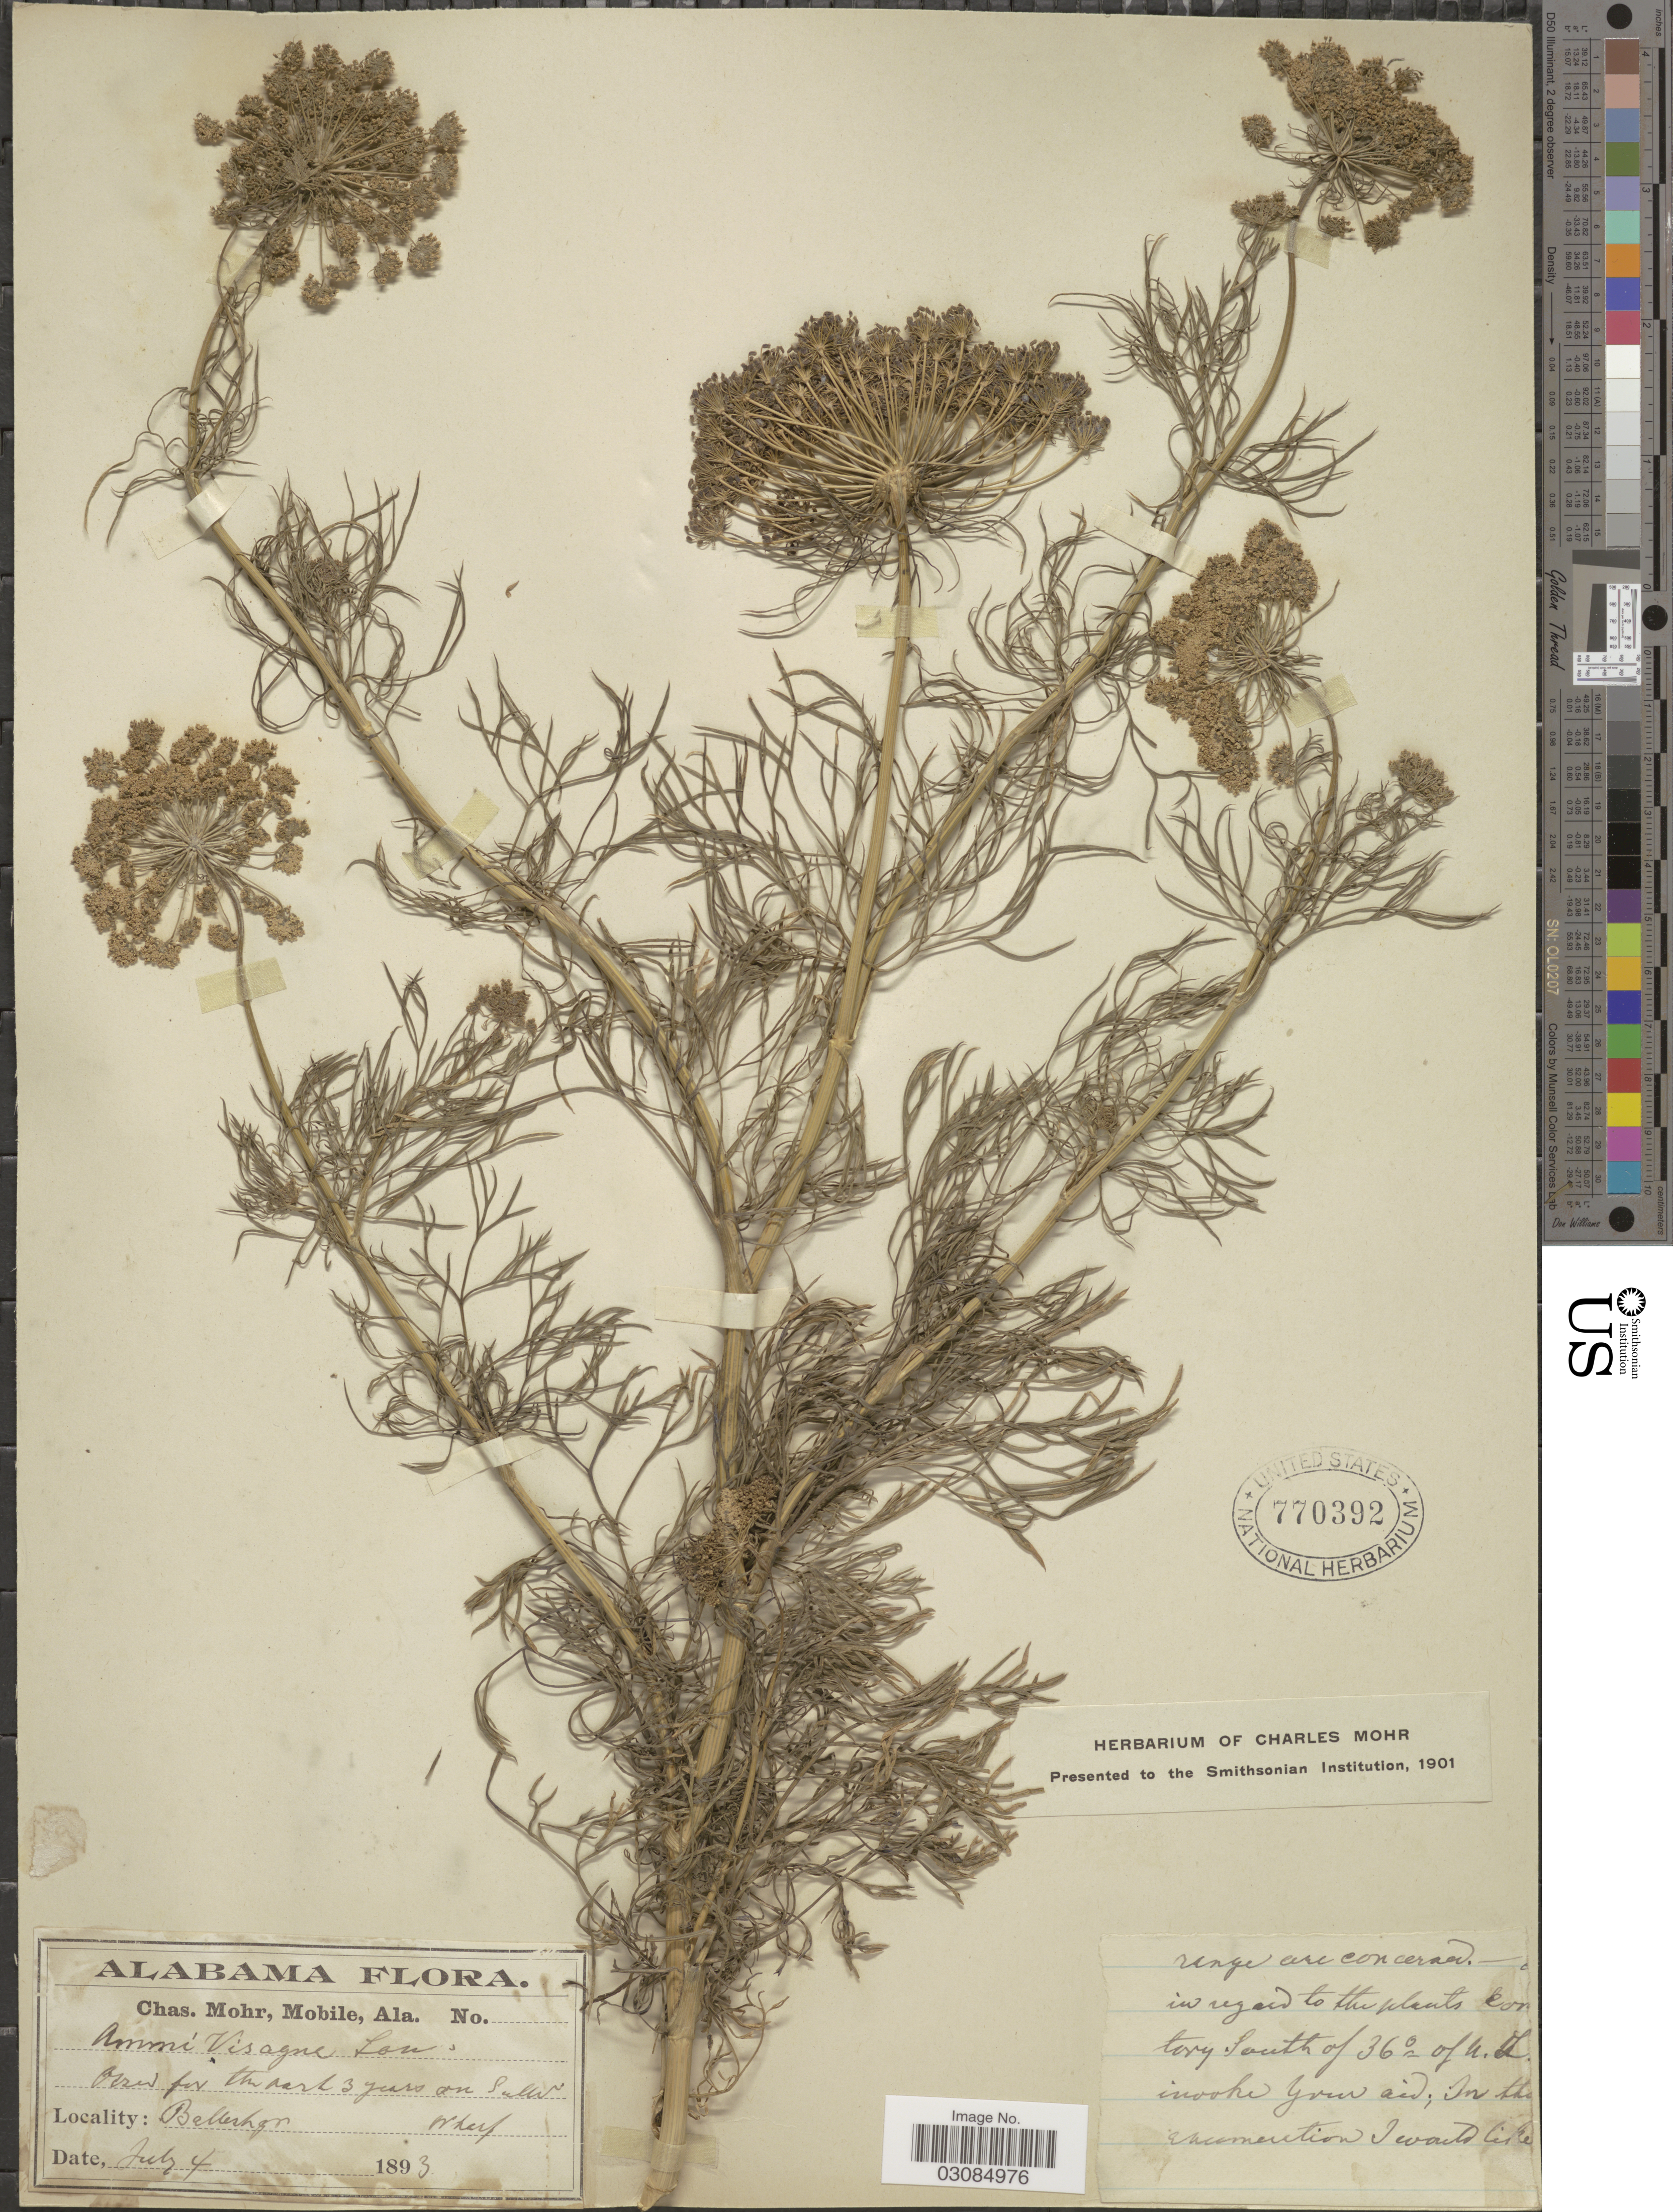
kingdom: Plantae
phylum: Tracheophyta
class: Magnoliopsida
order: Apiales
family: Apiaceae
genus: Ammi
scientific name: Ammi visnaga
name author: (L.) Lam.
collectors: Mohr, C. T. (herbarium)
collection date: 1893-07-04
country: United States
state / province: Alabama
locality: Ballest gr.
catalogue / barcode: US 770392